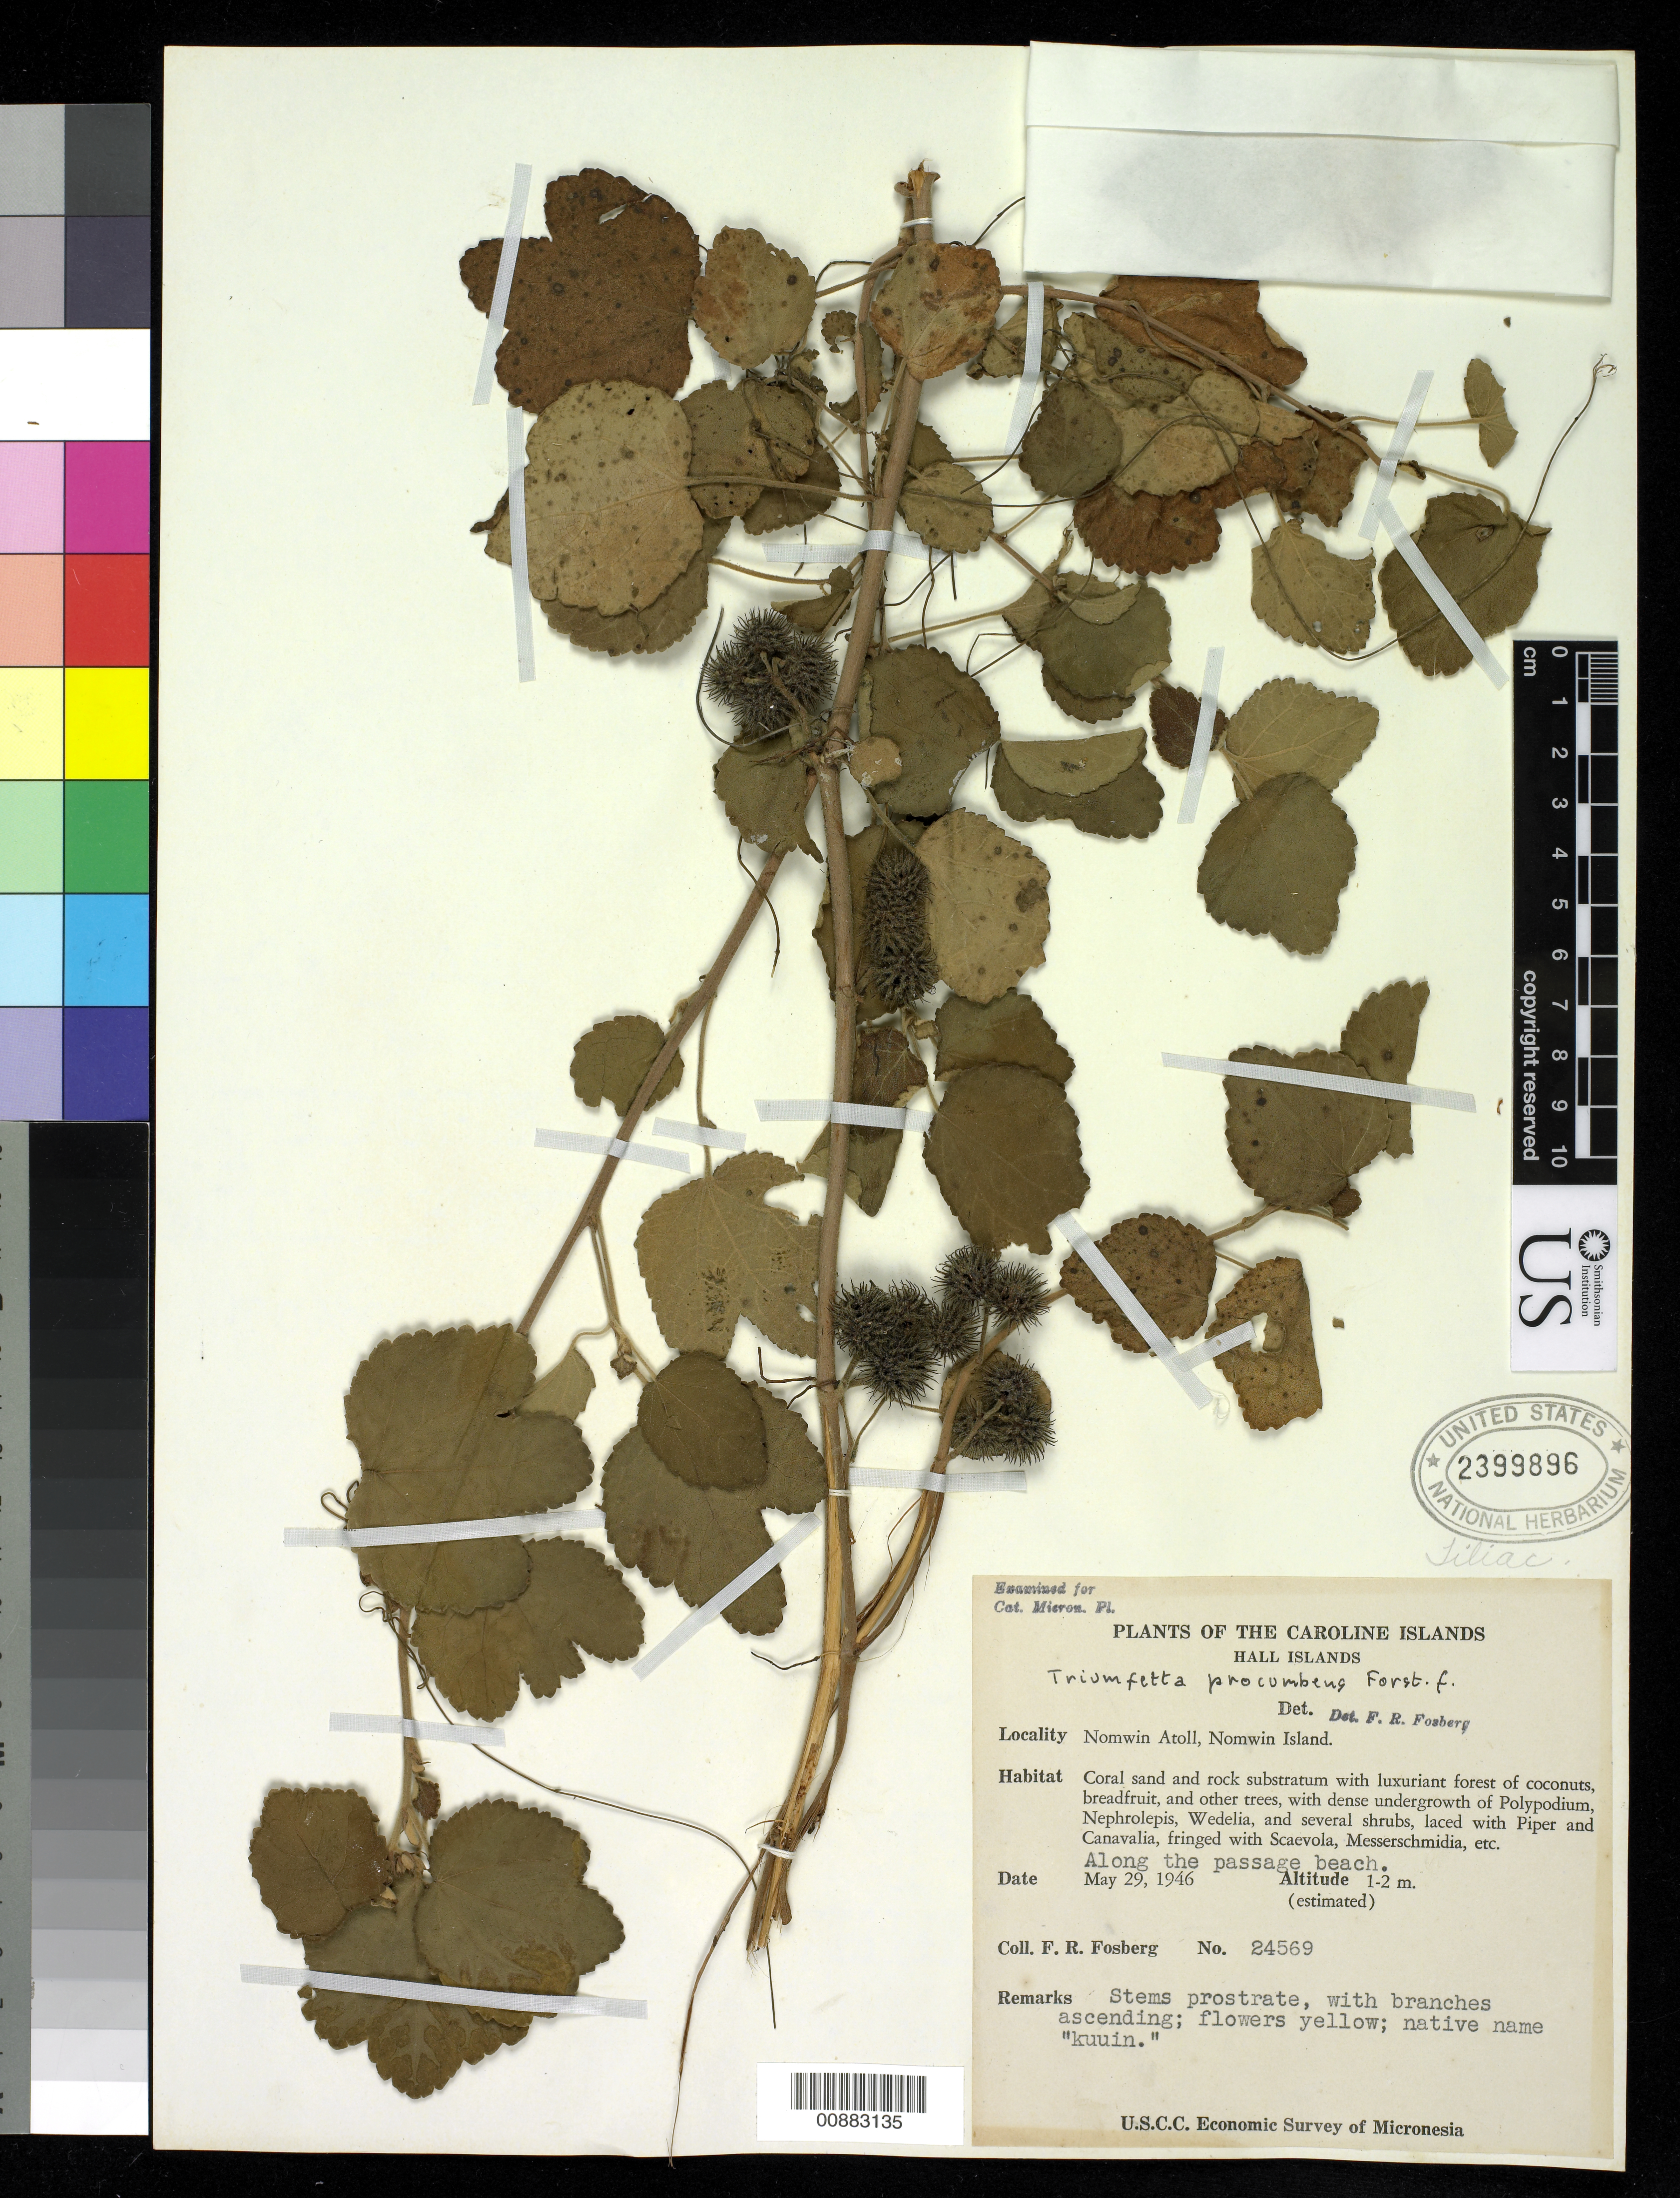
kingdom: Plantae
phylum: Tracheophyta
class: Magnoliopsida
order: Malvales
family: Malvaceae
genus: Triumfetta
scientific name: Triumfetta procumbens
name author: G. Forst.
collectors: F. R. Fosberg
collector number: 24569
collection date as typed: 23 Feb 1946 to 24 Feb 1946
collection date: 1946-02-23/1946-02-24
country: Marshall Islands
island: Jaluit Atoll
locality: Imruj (Imrodj) Islet.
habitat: along the passage beach. Coral sand and rock substratum with luxuriant forest of coconuts, breadfruit, and other trees …..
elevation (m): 1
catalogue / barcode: US 2399896